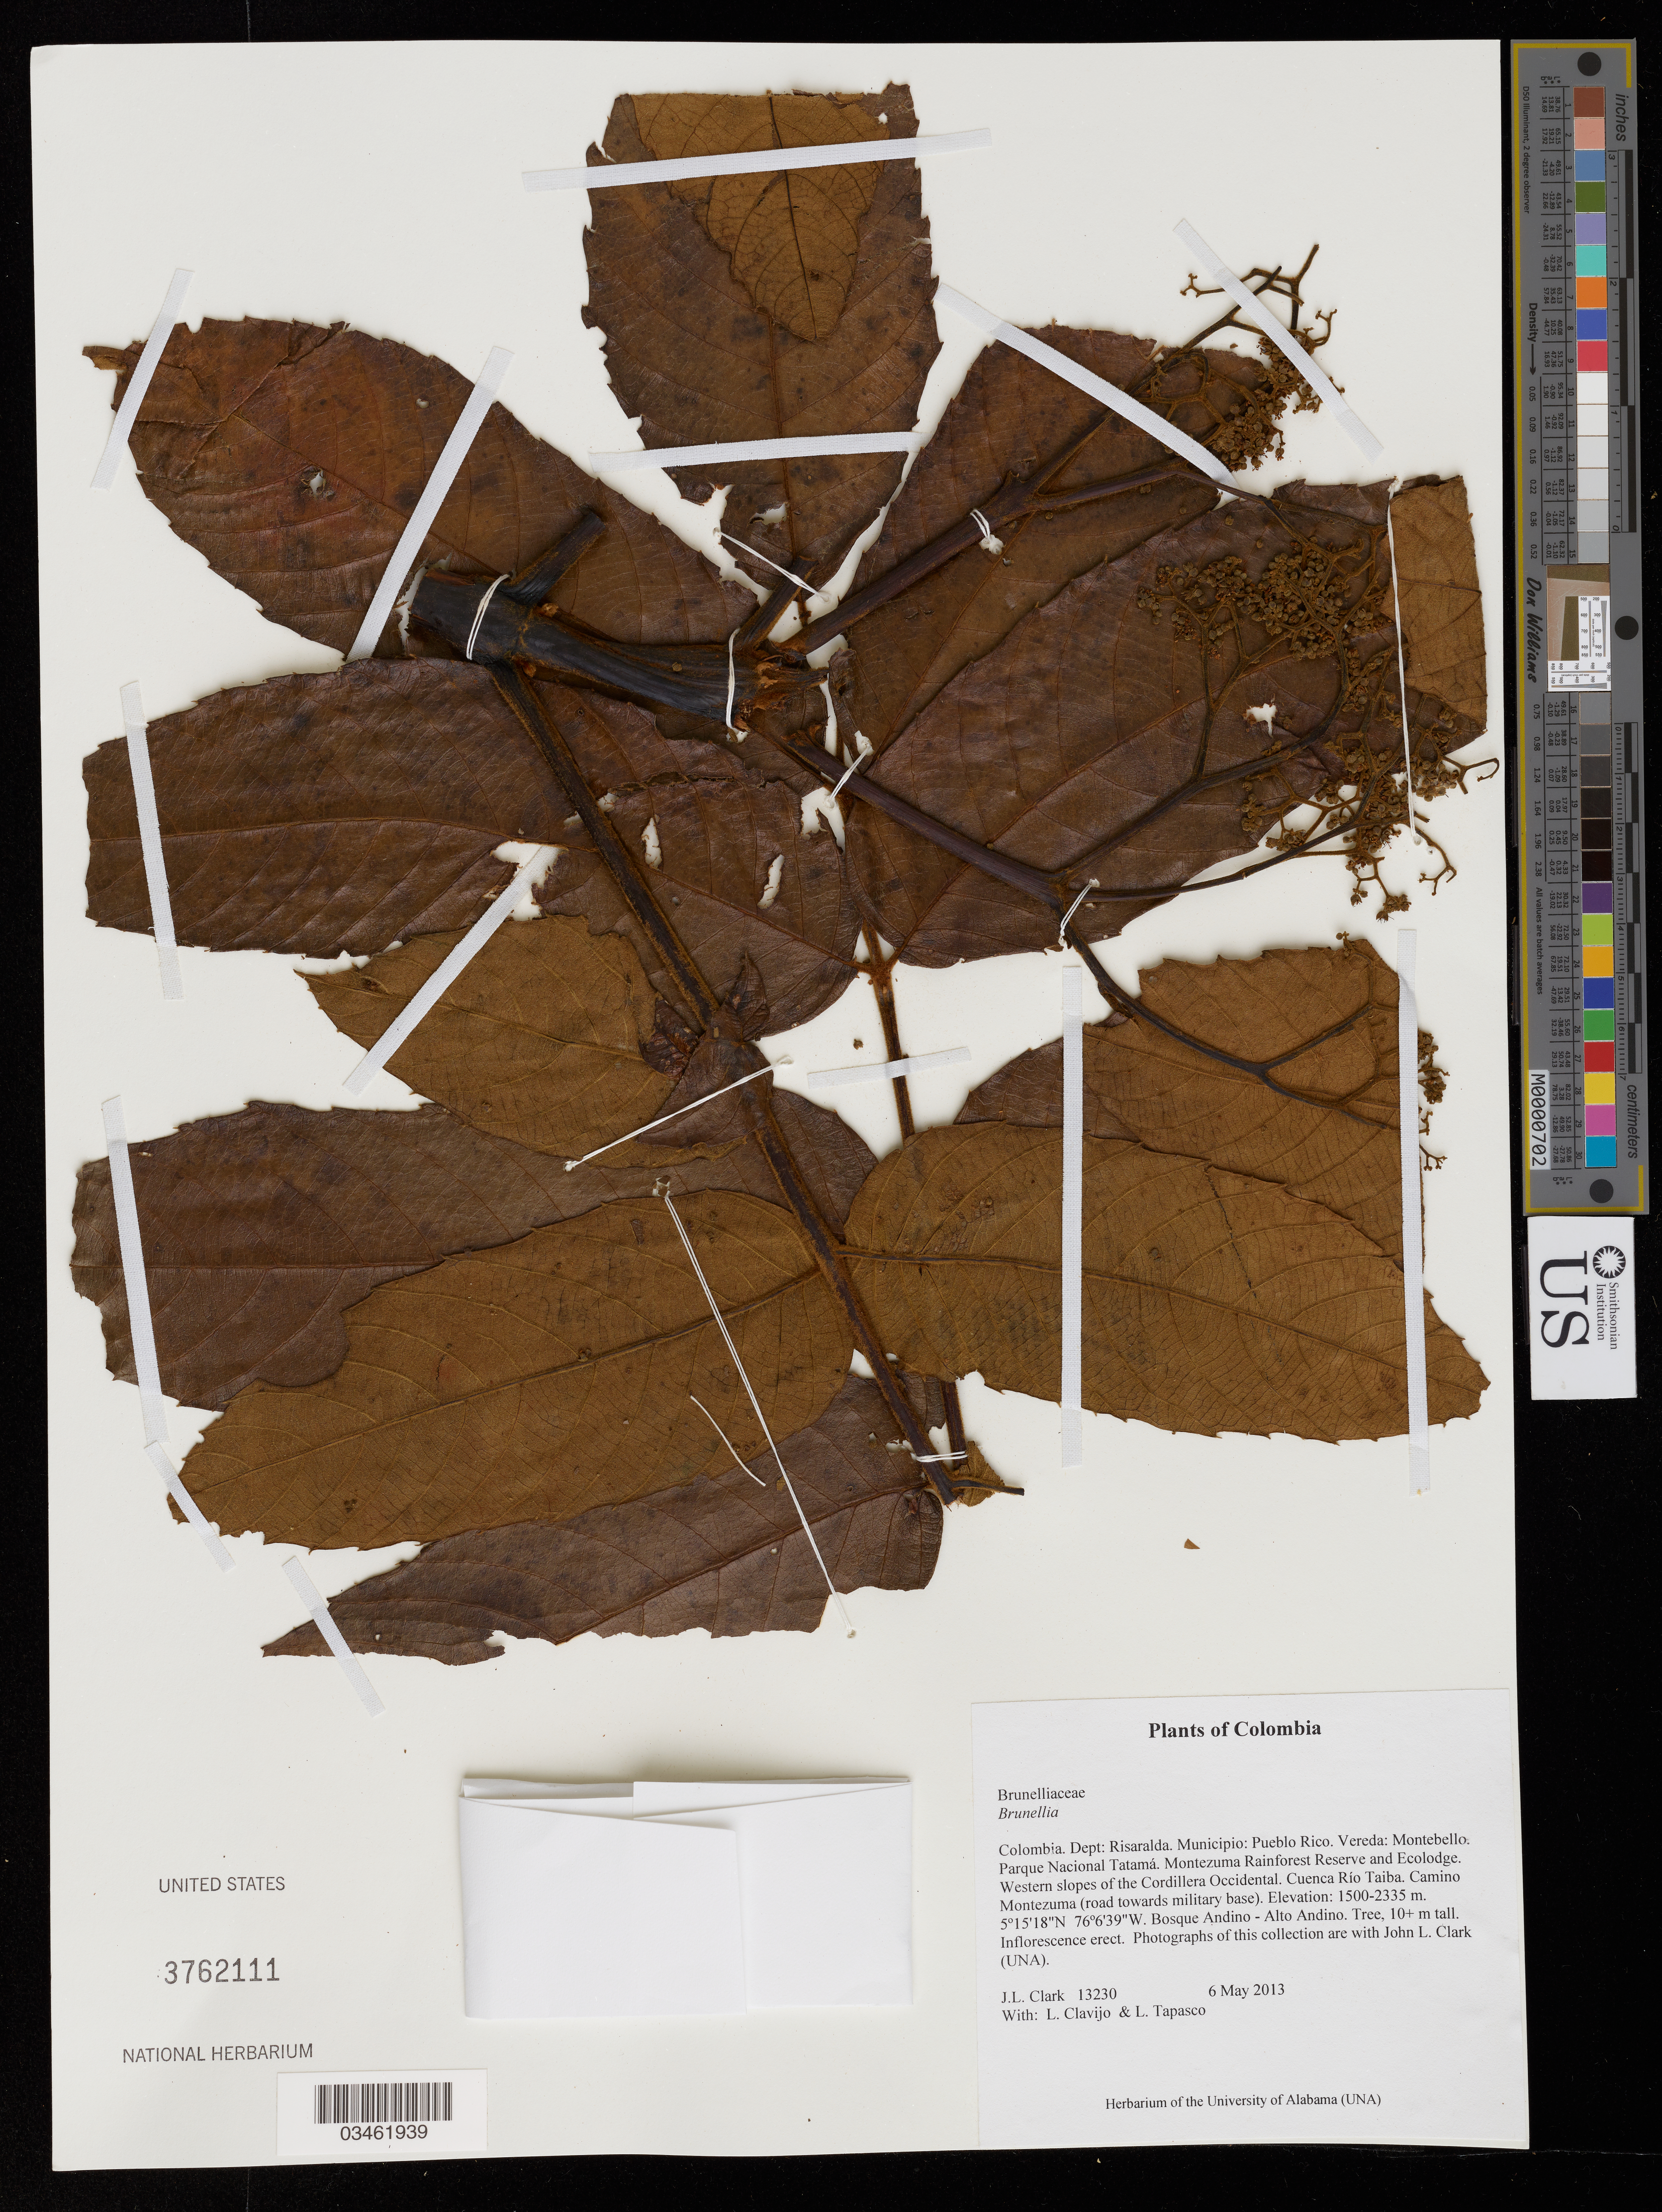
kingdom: Plantae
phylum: Tracheophyta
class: Magnoliopsida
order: Lamiales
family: Lamiaceae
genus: Brunella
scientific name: Brunella sp.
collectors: J. L. Clark, L. Clavijo & L. Tapasco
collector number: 13230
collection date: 2013-05-06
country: Colombia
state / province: Risaralda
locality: Dept: Risaralda. Municipio: Pueblo Rico. Vereda: Montebello. Parque Nacional Tatamá. Montezuma Rainforest Reserve and Ecolodge. Western slopes of the Cordillera Occidental. Cuenca Río Taiba. Camino Montezuma (road towards military base).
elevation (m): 1500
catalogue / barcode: US 3762111